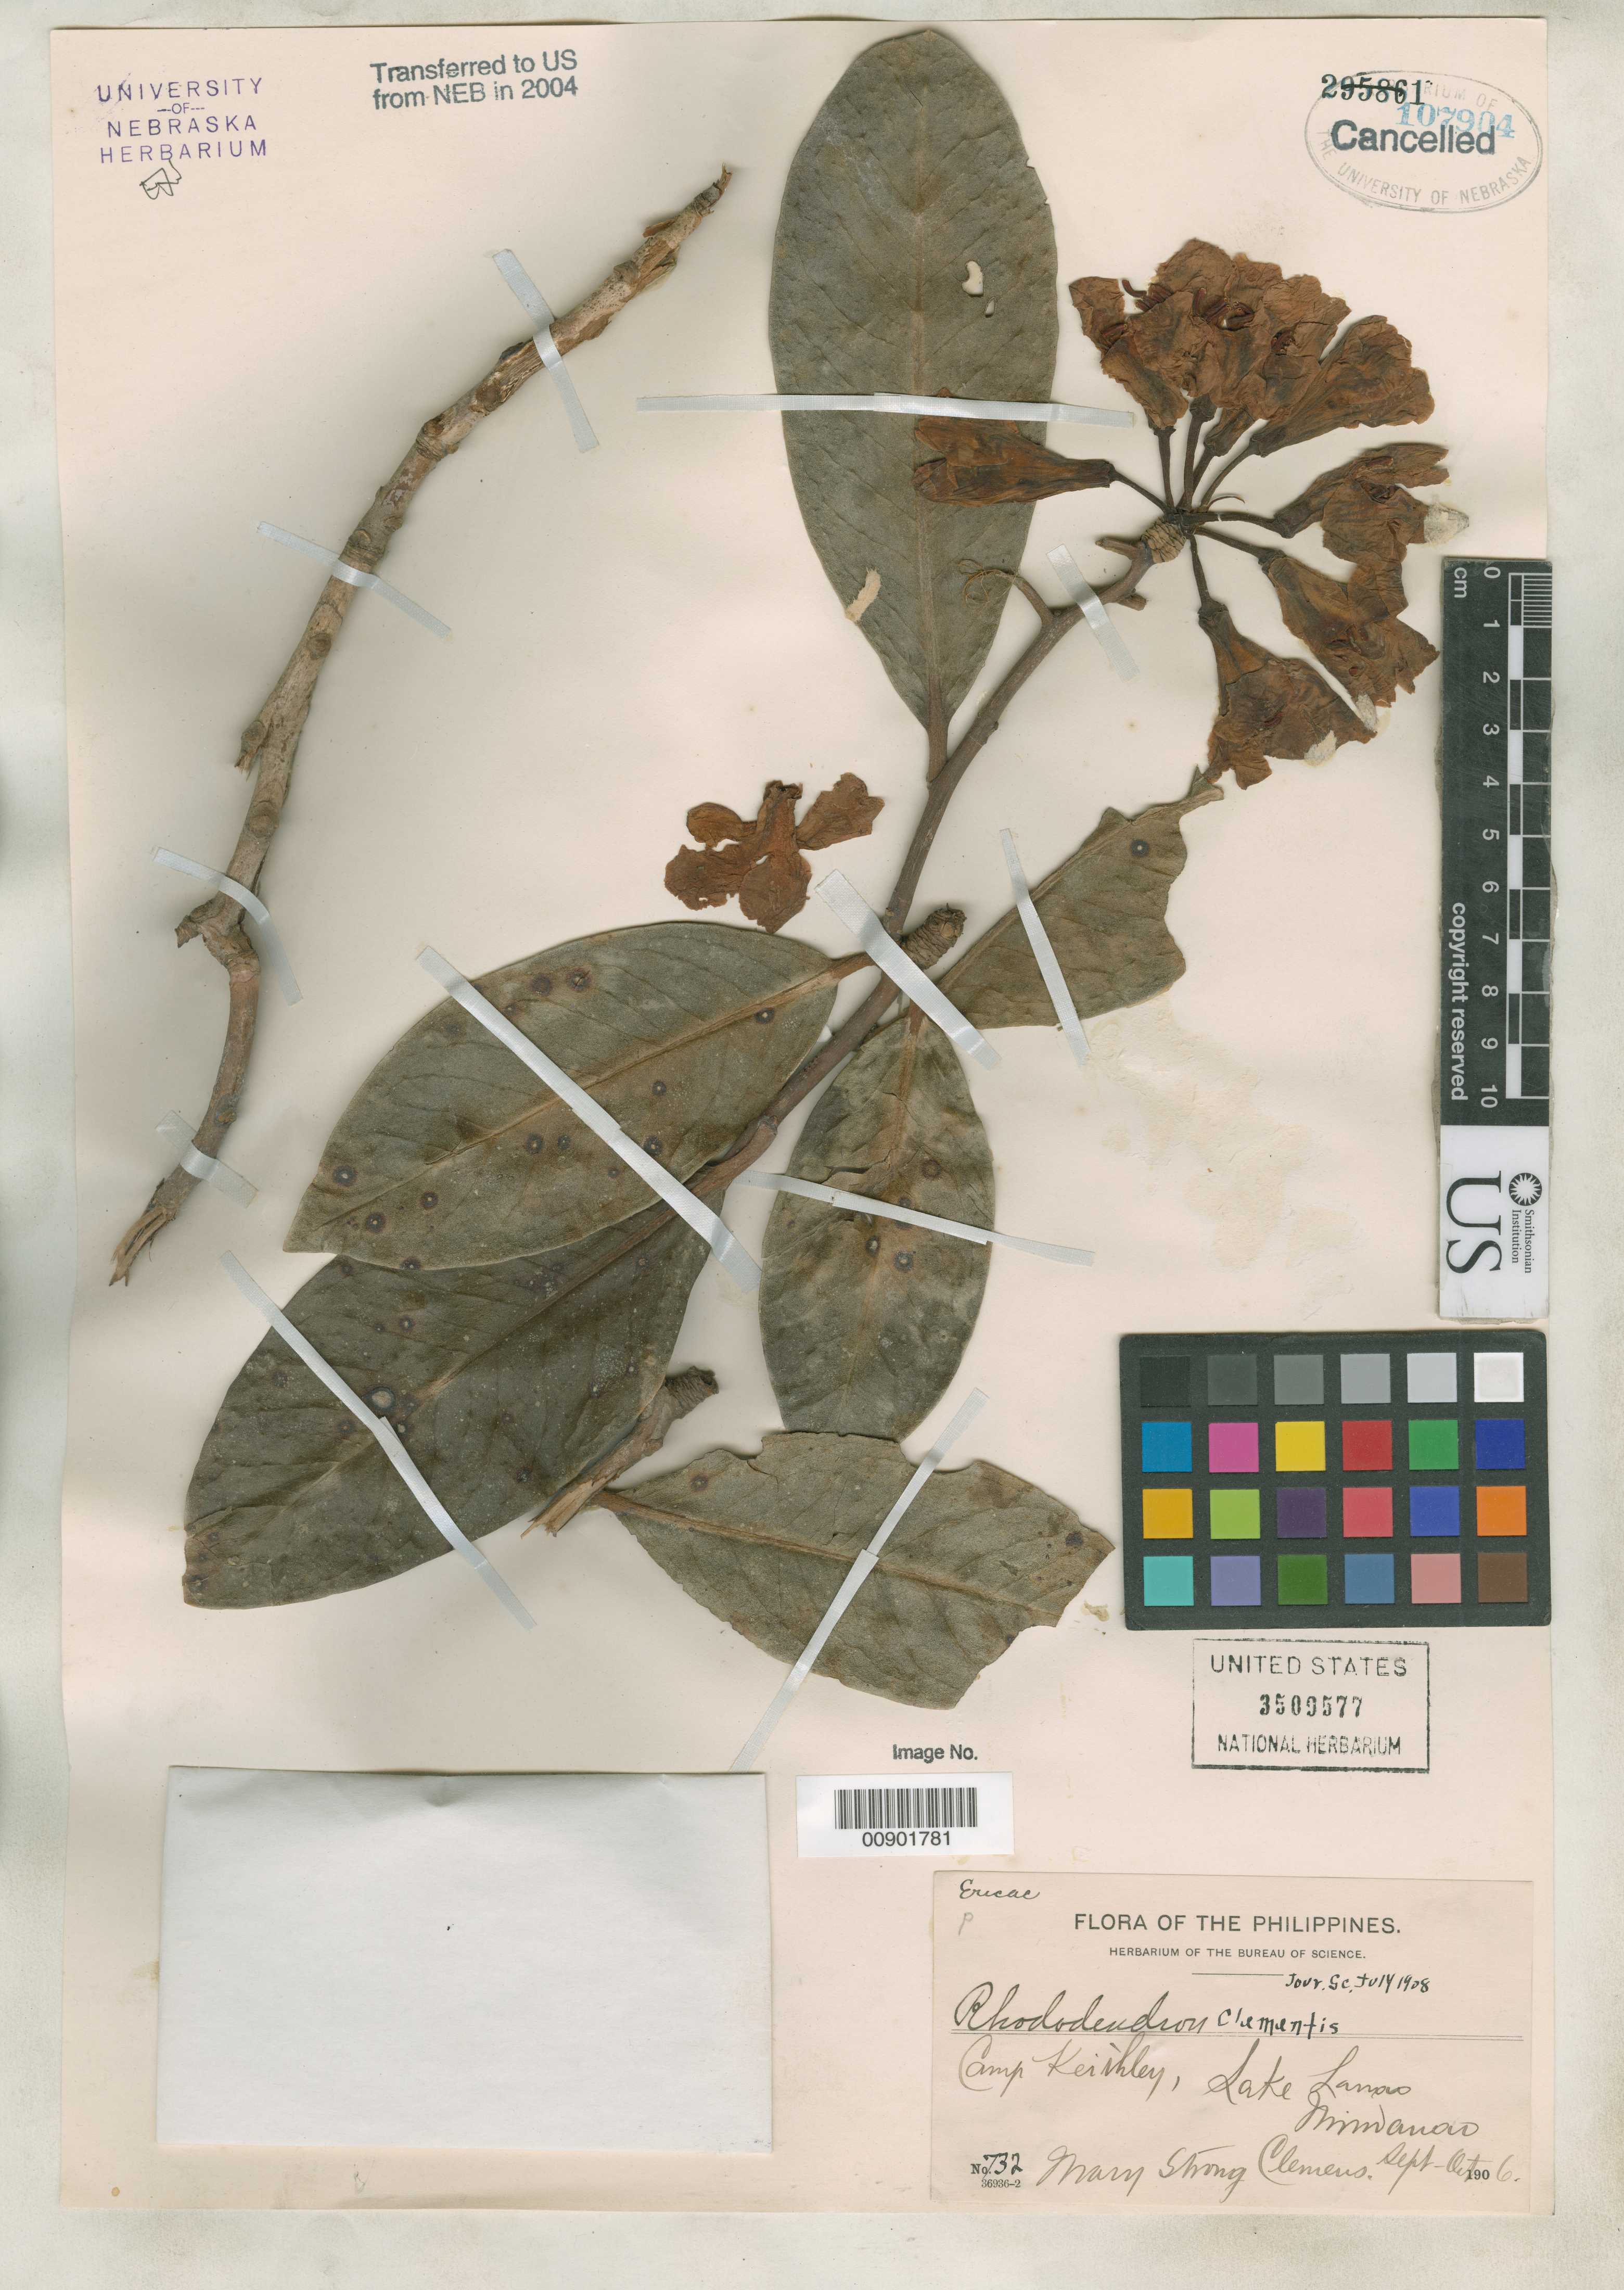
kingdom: Plantae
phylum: Tracheophyta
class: Magnoliopsida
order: Ericales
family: Ericaceae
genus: Rhododendron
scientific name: Rhododendron clementis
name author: Merr.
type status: Syntype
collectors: M. S. Clemens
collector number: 732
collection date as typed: Sep 1906 to -- Oct 1906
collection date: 1906-09/1906-10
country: Philippines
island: Mindanao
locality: Camp Keithley, Lake Lanao, Mindanao.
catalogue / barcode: US 3509577